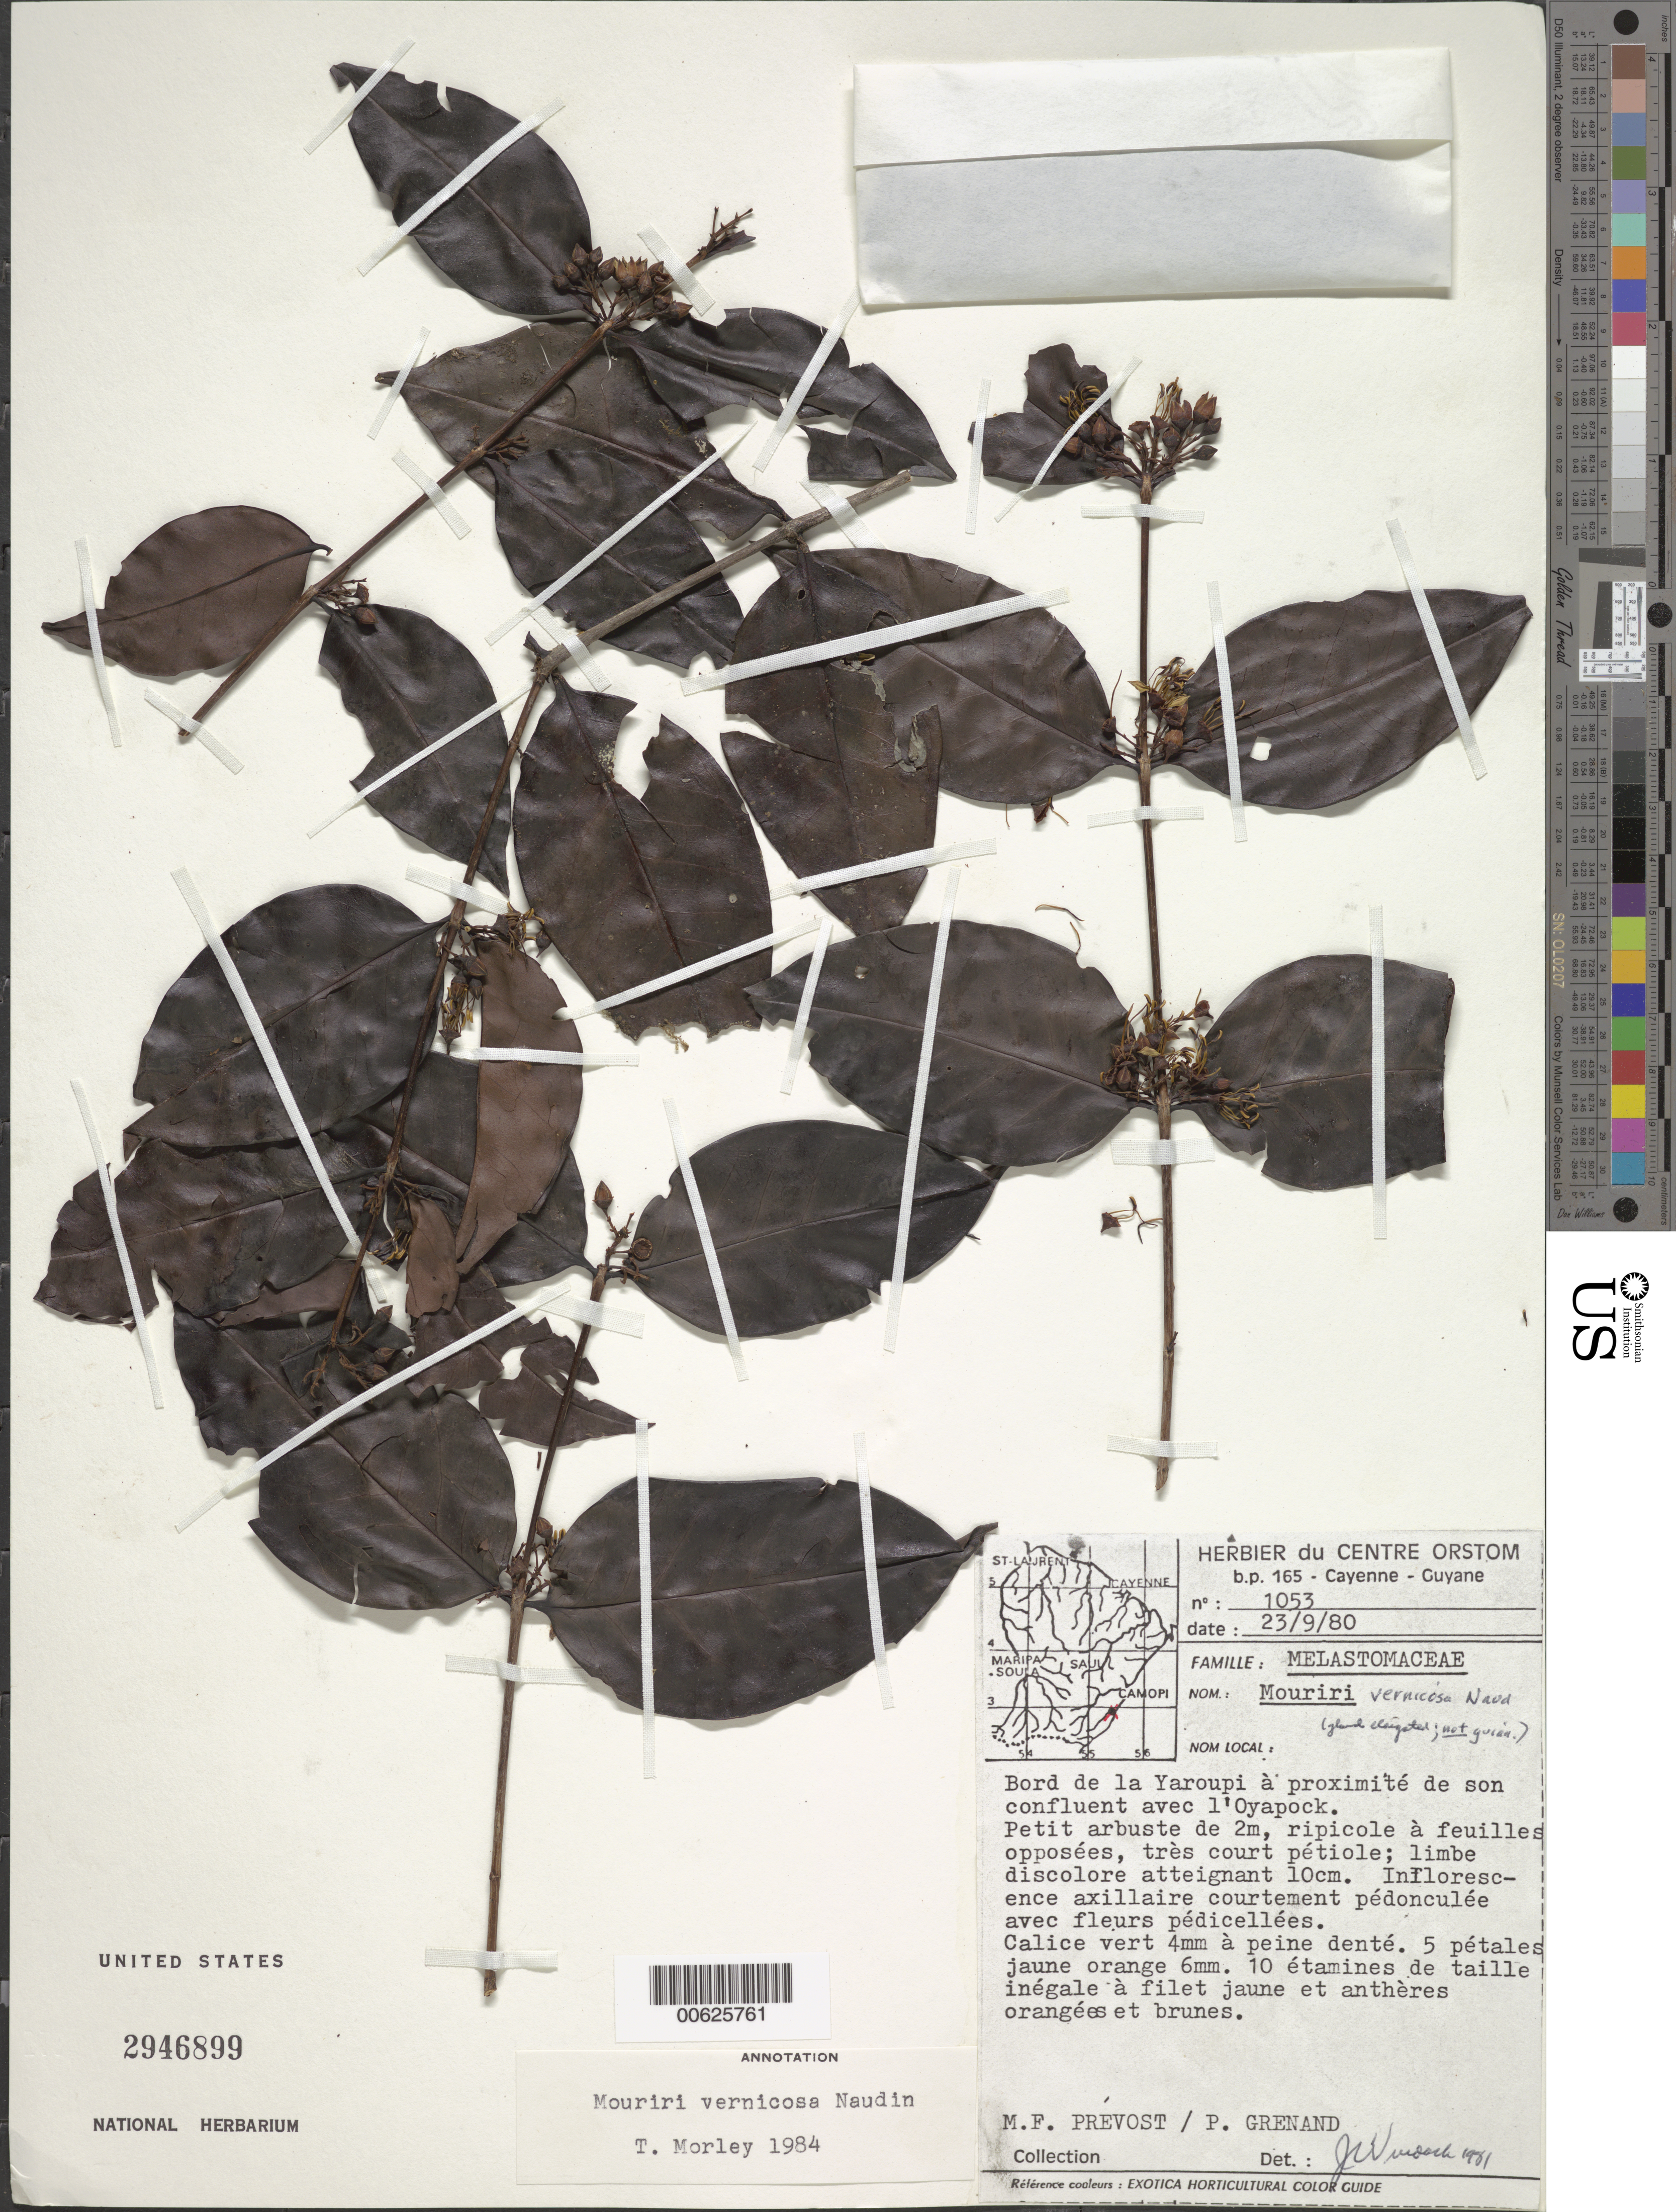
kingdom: Plantae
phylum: Tracheophyta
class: Magnoliopsida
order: Myrtales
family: Melastomataceae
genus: Mouriri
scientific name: Mouriri vernicosa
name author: Naudin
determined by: Morley, T.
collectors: M.-F. Prévost & P. Grenand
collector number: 1053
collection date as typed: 23-Sep-80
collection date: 1980-09-23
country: French Guiana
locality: Yaroupi R, near confl. with l'Oyapock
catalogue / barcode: US 2946899